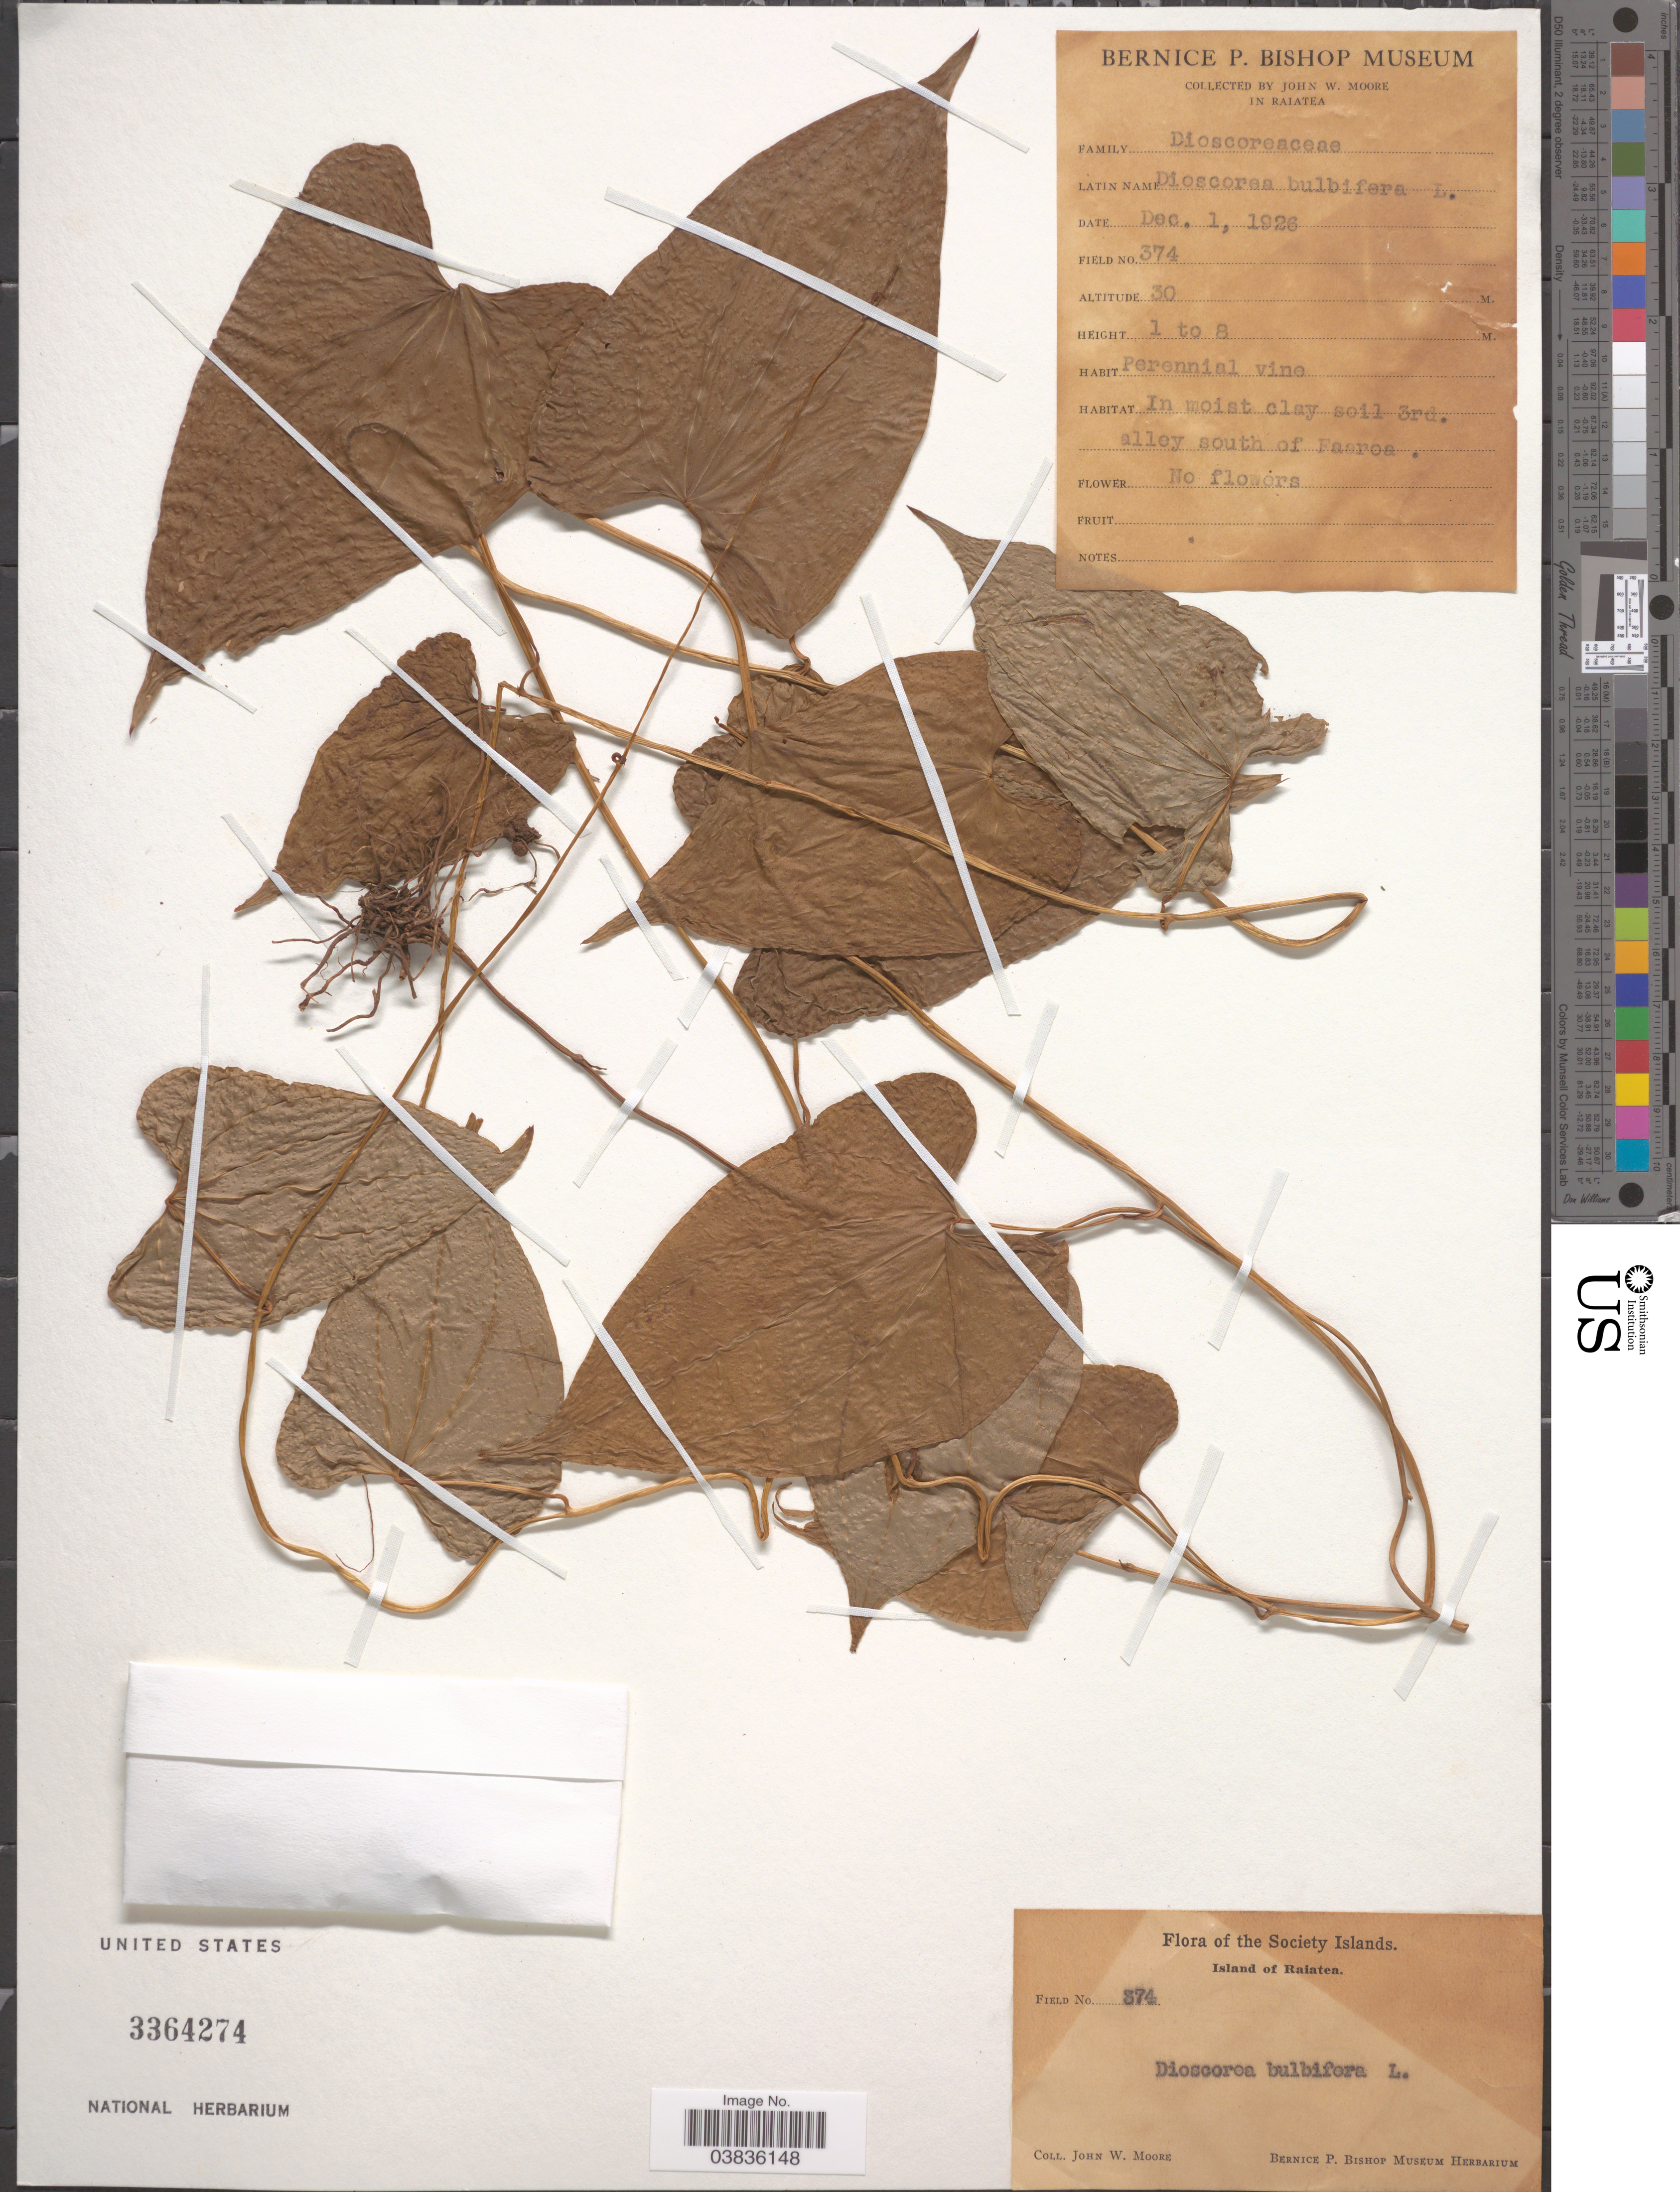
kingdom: Plantae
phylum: Tracheophyta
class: Liliopsida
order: Dioscoreales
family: Dioscoreaceae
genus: Dioscorea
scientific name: Dioscorea bulbifera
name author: L.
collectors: J. Moore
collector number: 374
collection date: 1926-12-01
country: French Polynesia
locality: The Society Islands. Island of Raiatea.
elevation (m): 30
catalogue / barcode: US 3364274